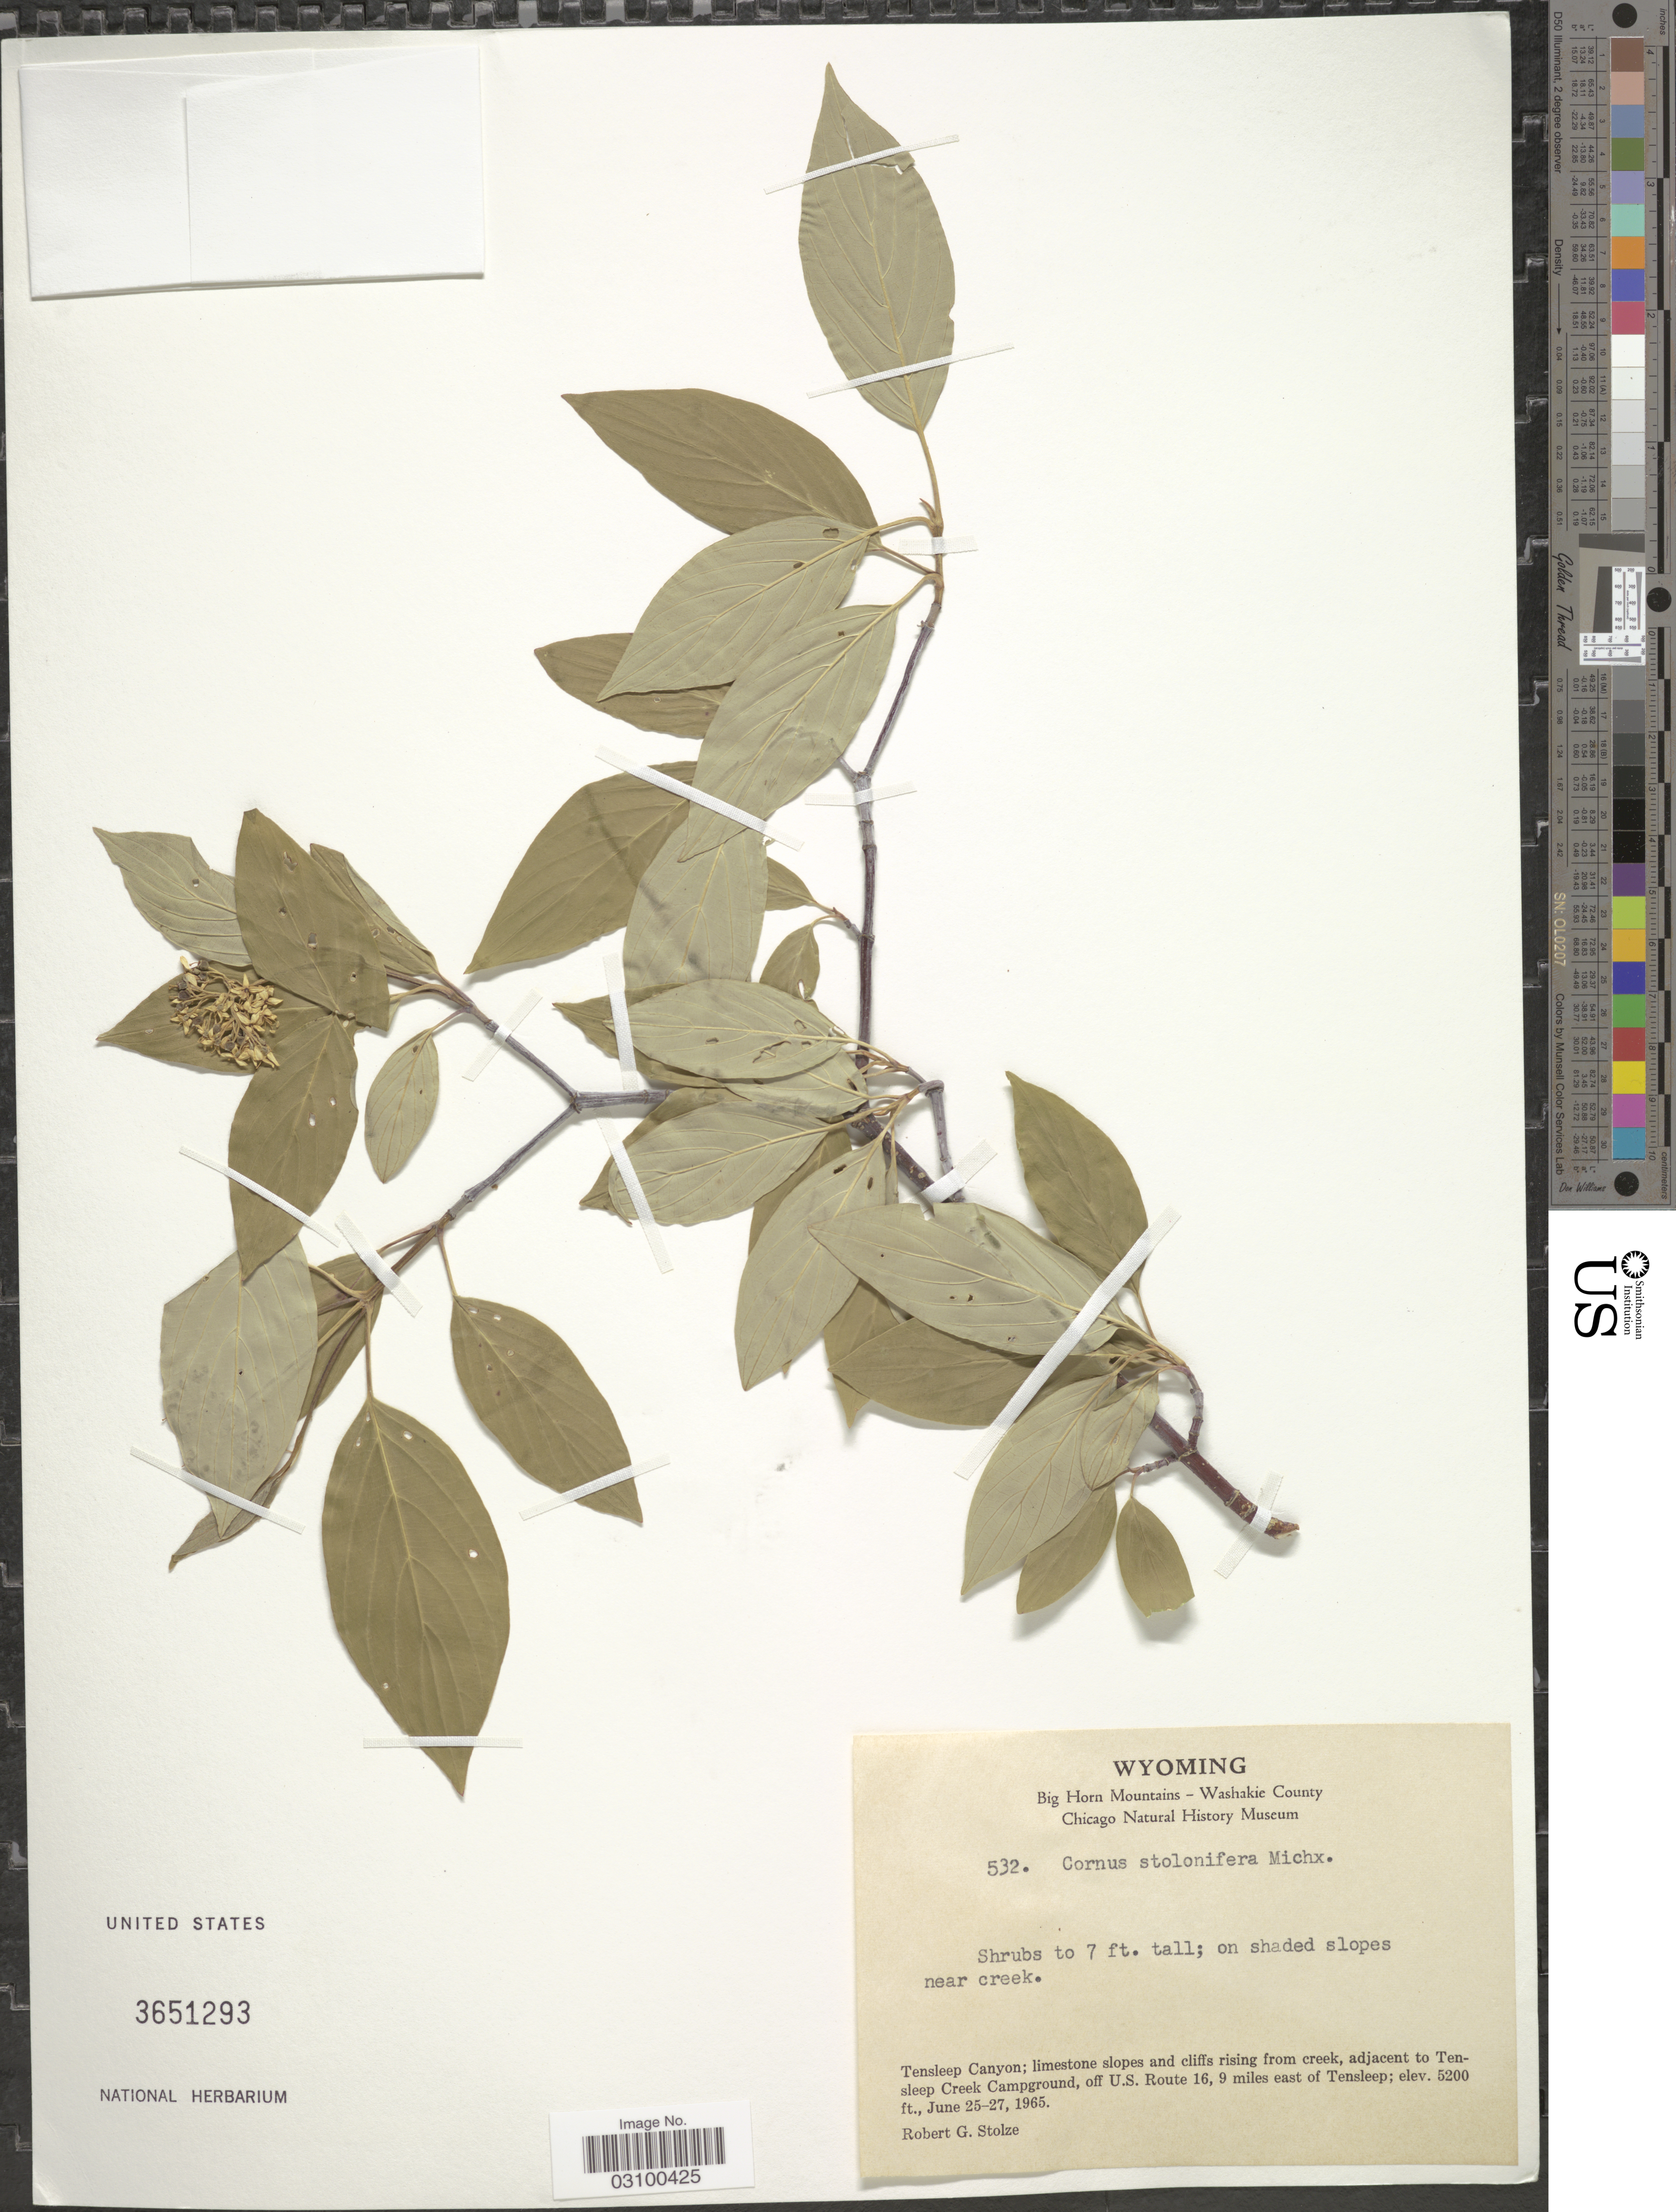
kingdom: Plantae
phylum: Tracheophyta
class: Magnoliopsida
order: Cornales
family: Cornaceae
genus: Cornus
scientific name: Cornus sericea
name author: L.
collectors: R. G. Stolze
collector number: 532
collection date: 1965-06-25/1965-06-27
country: United States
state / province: Wyoming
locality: Tensleep Canyon; adjacent to Tensleep Creek Campground, off U.S. Route 16, 9 miles east of Tensleep.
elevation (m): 1585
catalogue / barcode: US 3651293